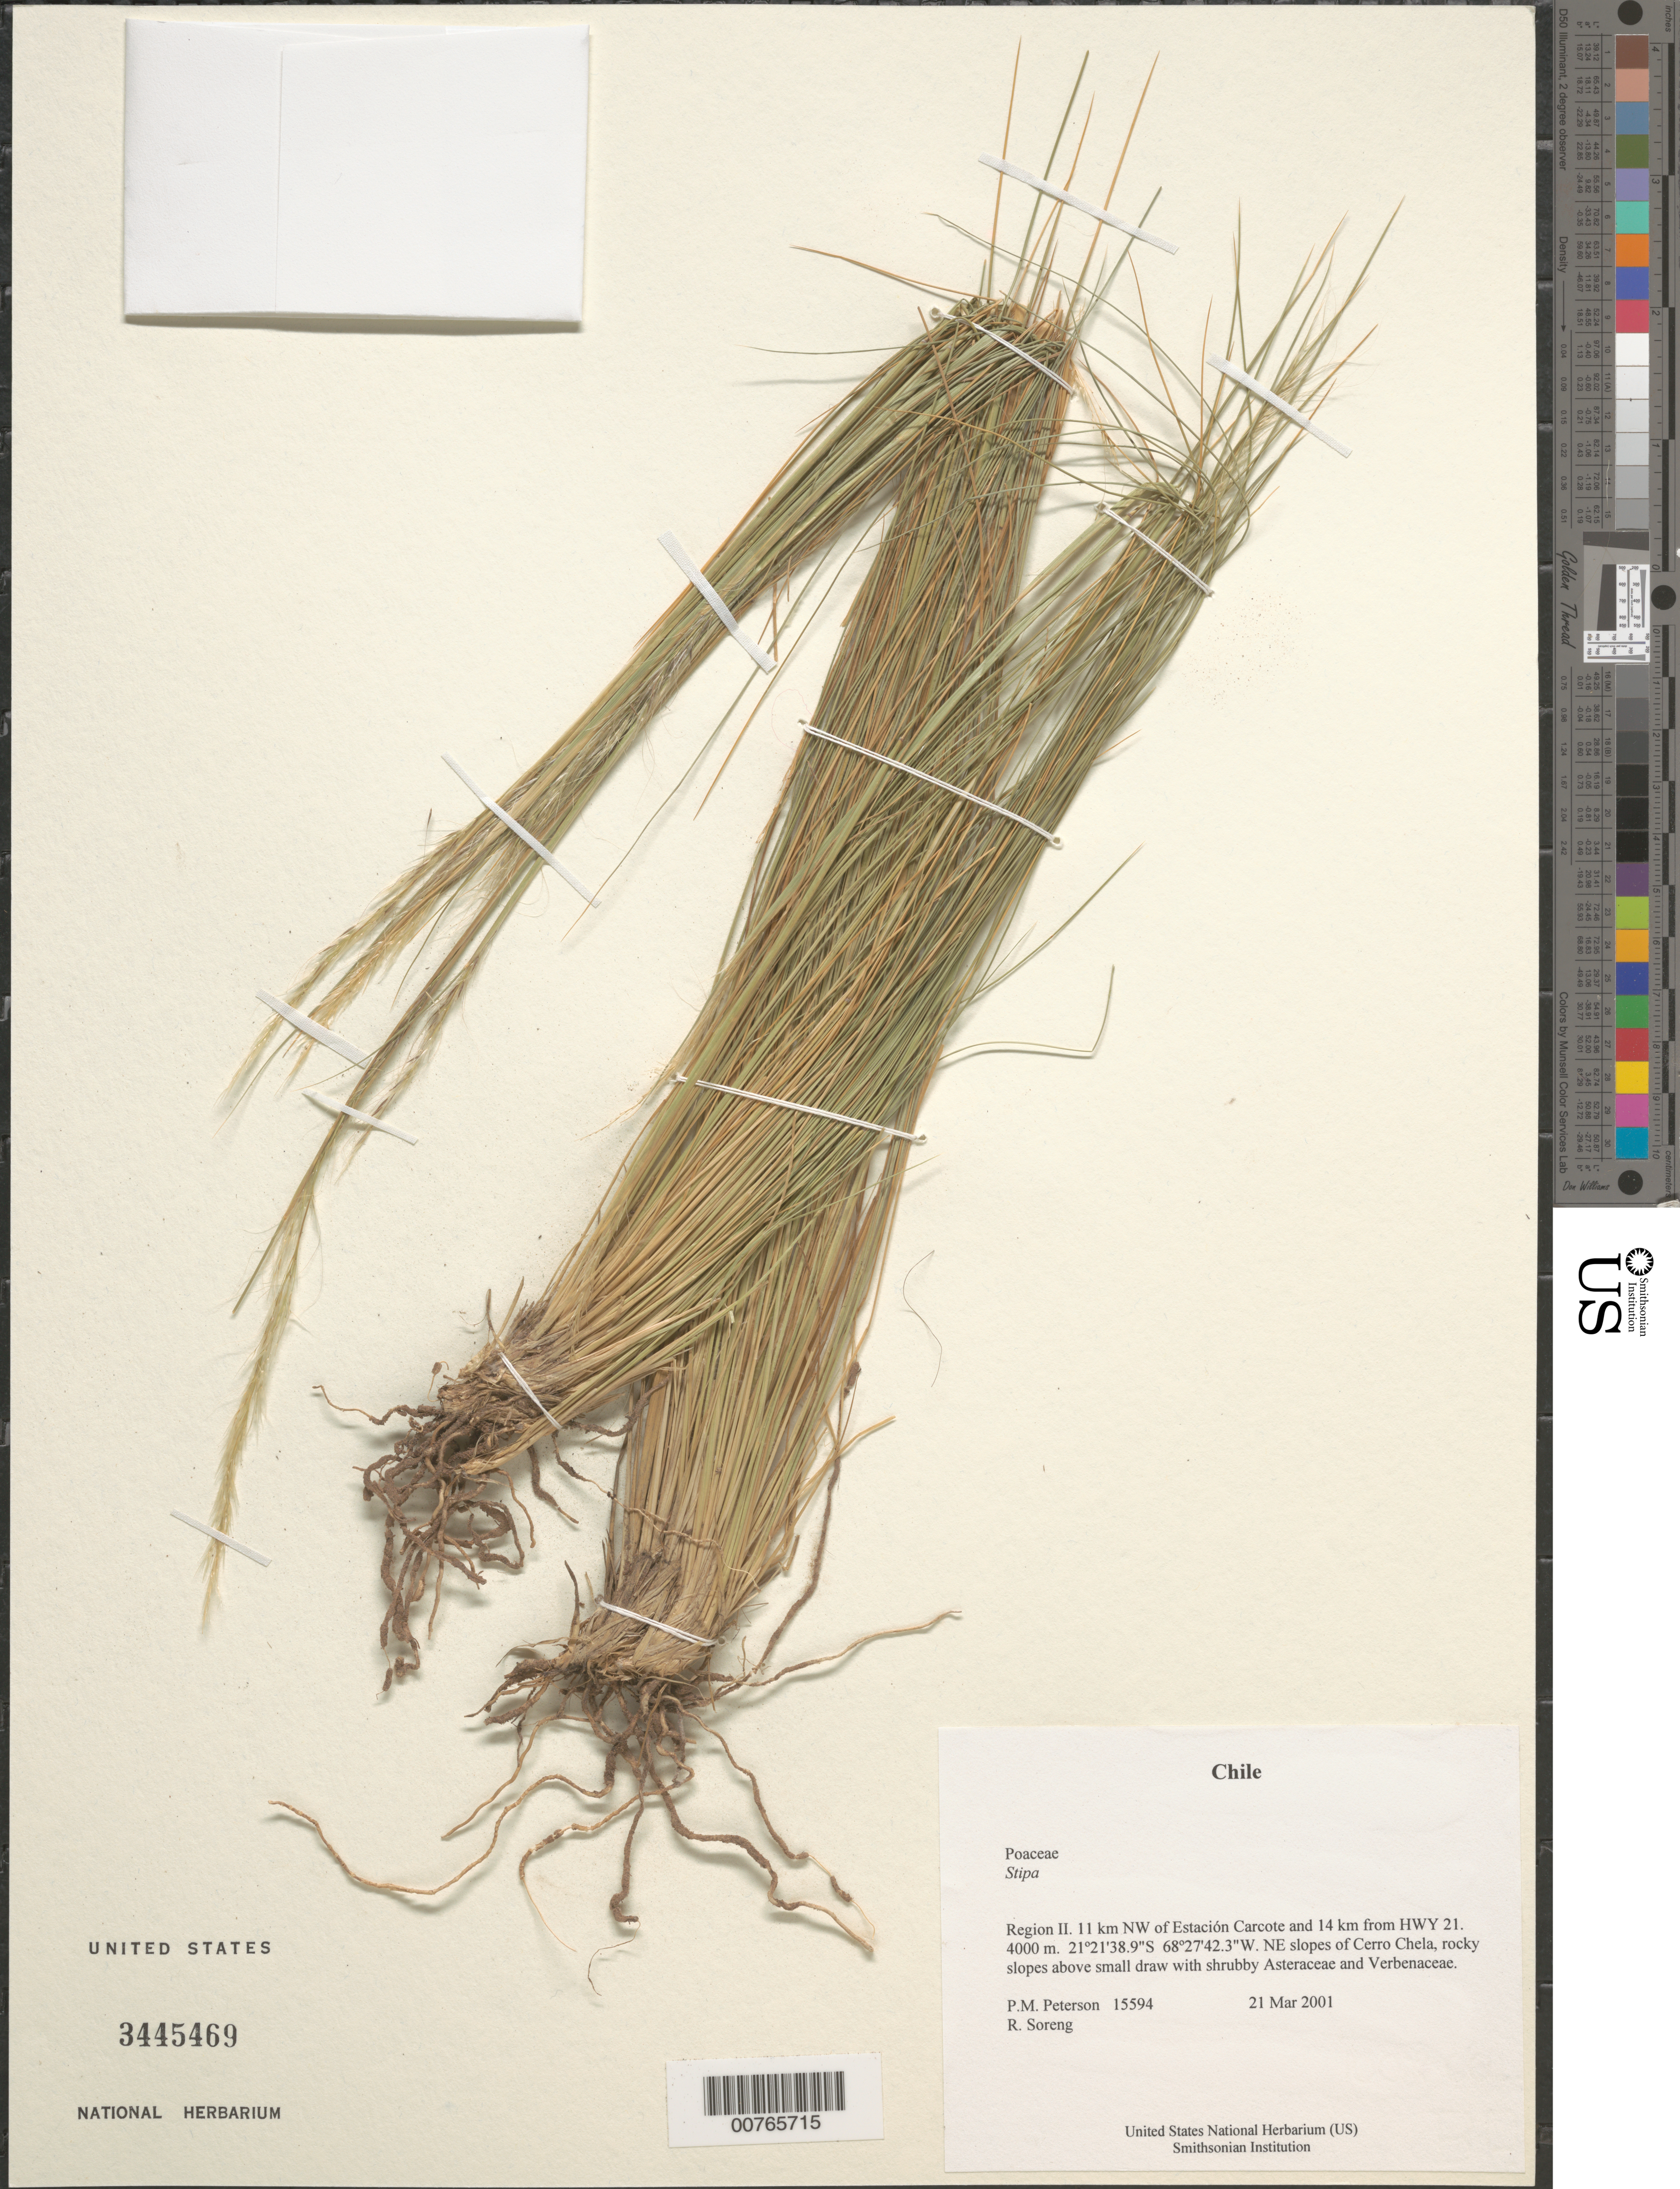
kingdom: Plantae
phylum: Tracheophyta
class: Liliopsida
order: Poales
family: Poaceae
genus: Jarava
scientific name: Jarava mattheii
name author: F. Rojas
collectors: P. M. Peterson & R. J. Soreng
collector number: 15594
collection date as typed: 21 Mar 2001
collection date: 2001-03-21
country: Chile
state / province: Antofagasta (II)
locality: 11 km NW of Estación Carcote and 14 km from HWY 21.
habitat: NE slopes of Cerro Chela, rocky slopes above small draw with shruby Asteraceae and Verbenaceae.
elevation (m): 4000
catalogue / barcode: US 3445469